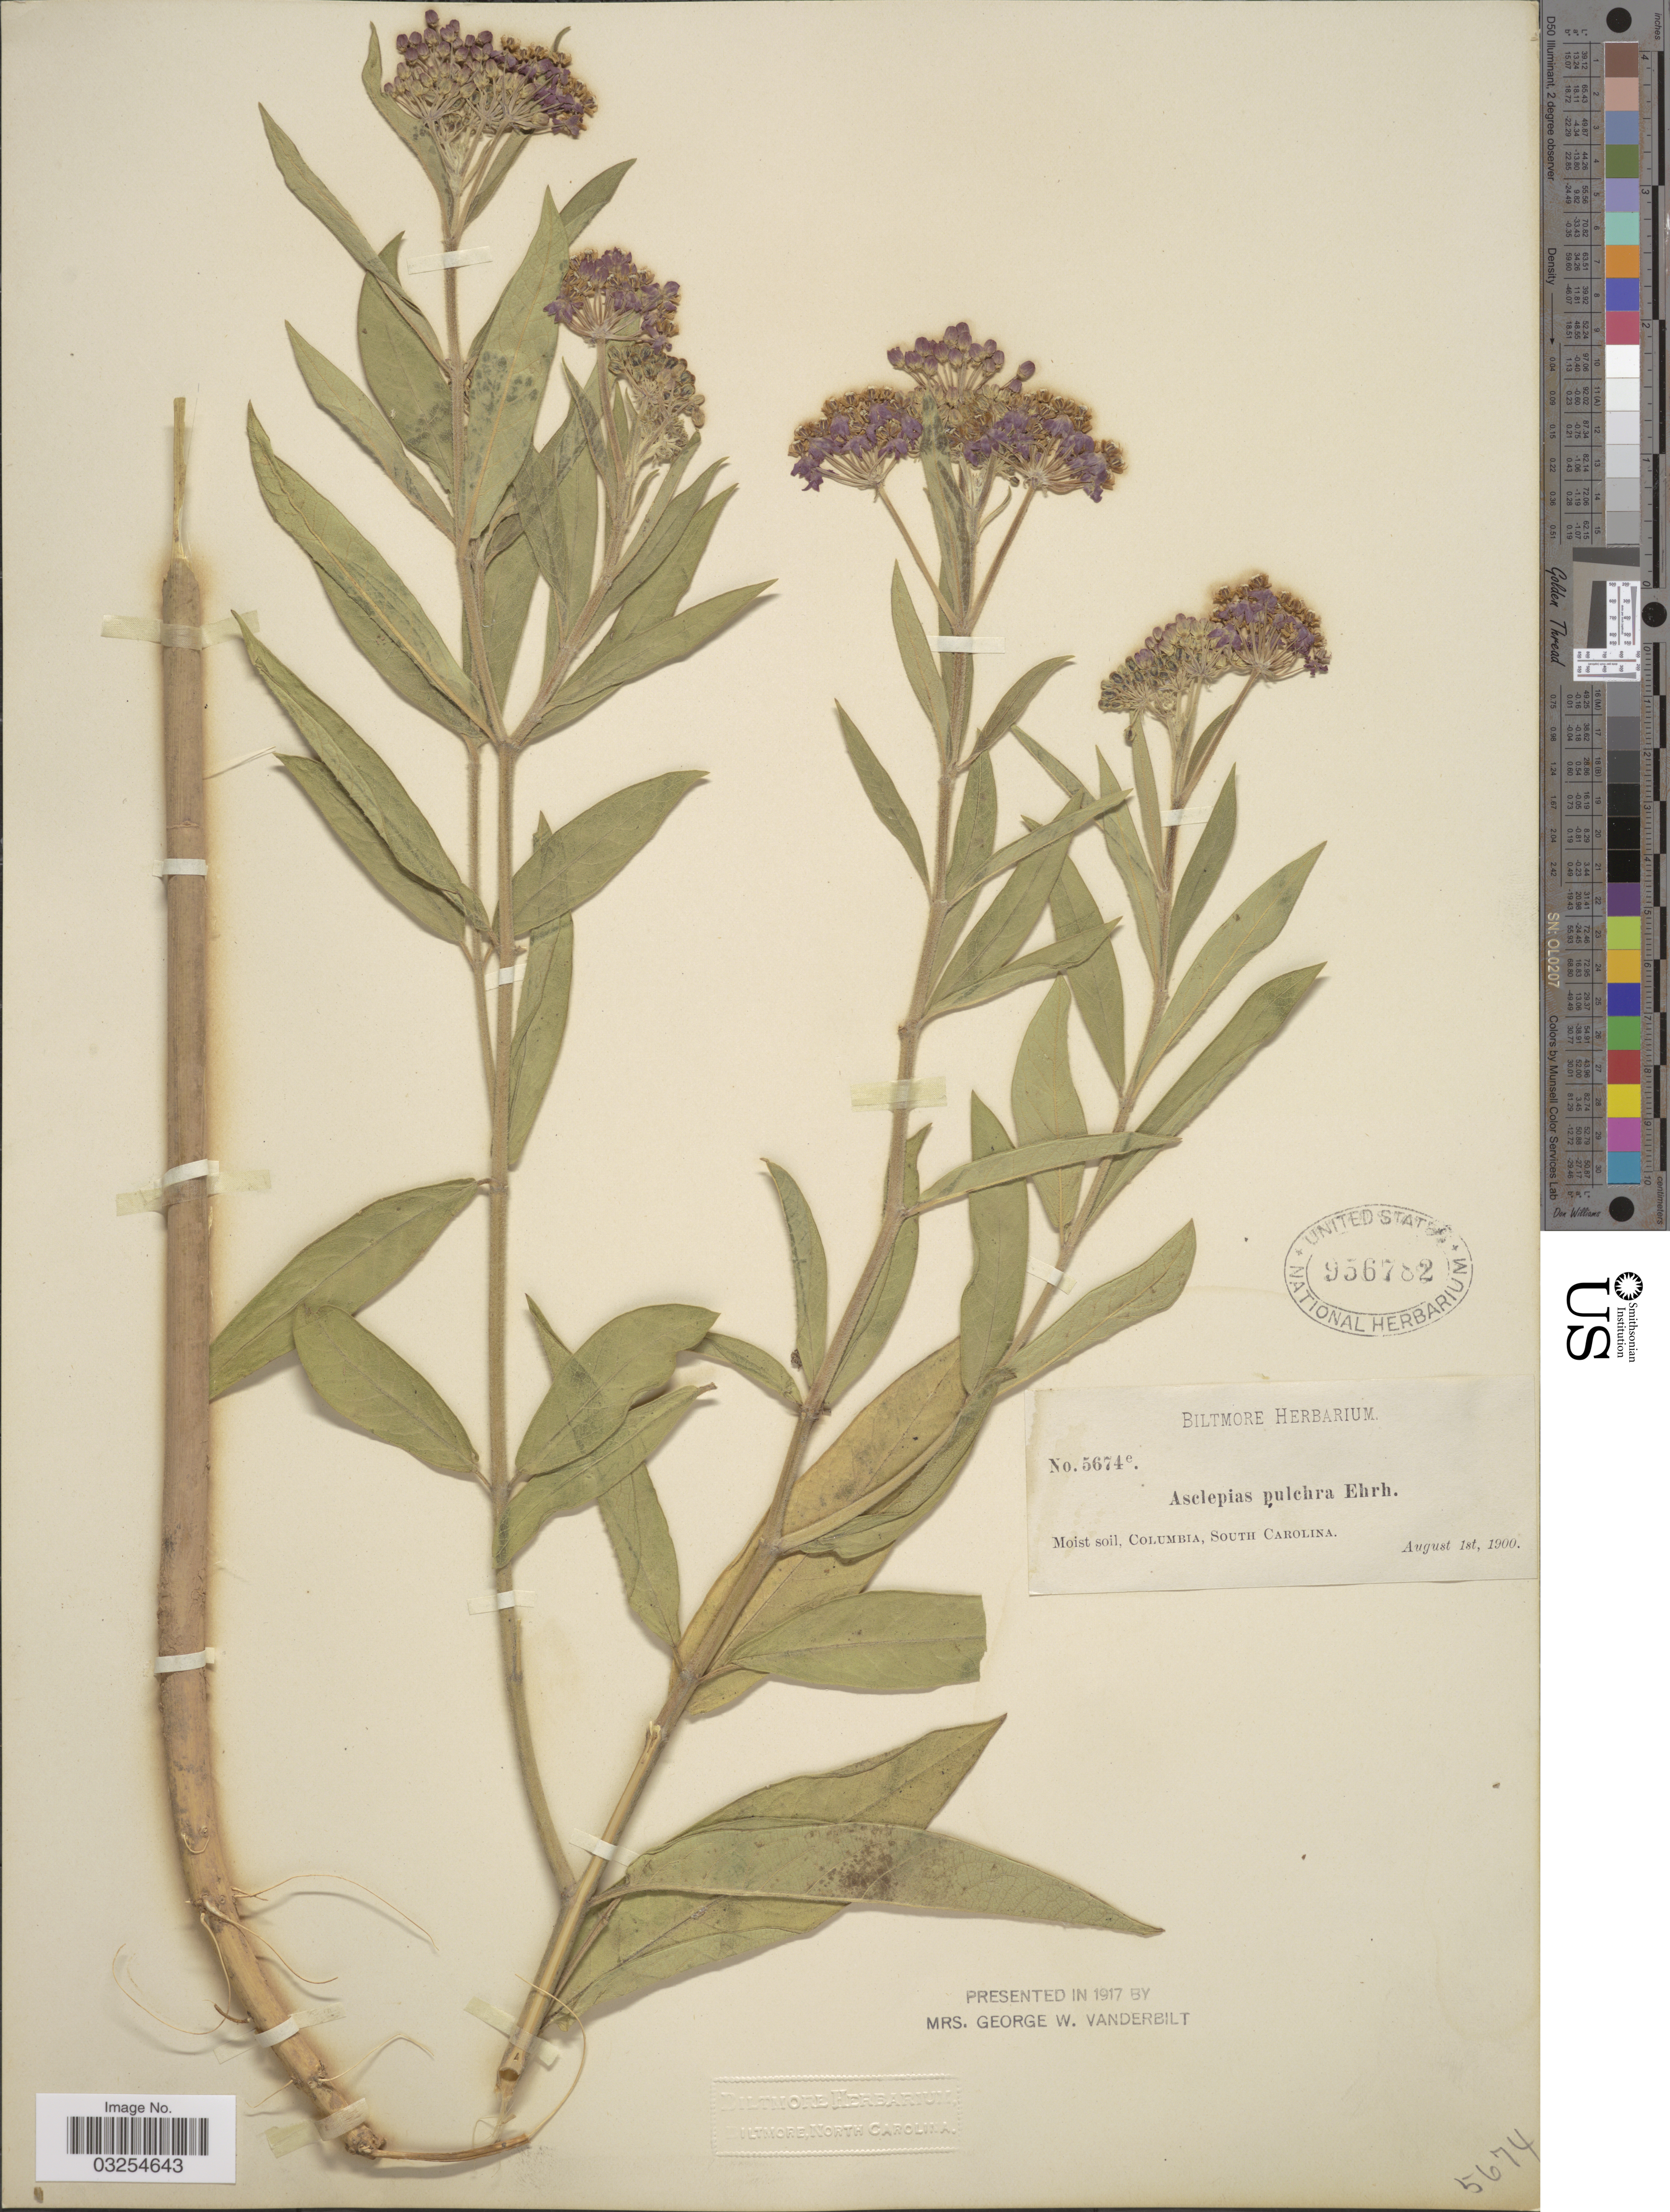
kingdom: Plantae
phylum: Tracheophyta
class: Magnoliopsida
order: Gentianales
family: Apocynaceae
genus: Asclepias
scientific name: Asclepias incarnata subsp. pulchra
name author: (Ehrh. ex Willd.) Woodson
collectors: ex herb. Biltmore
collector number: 5674e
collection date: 1900-08-01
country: United States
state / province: South Carolina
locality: Moist soil, Columbia.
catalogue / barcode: US 956782